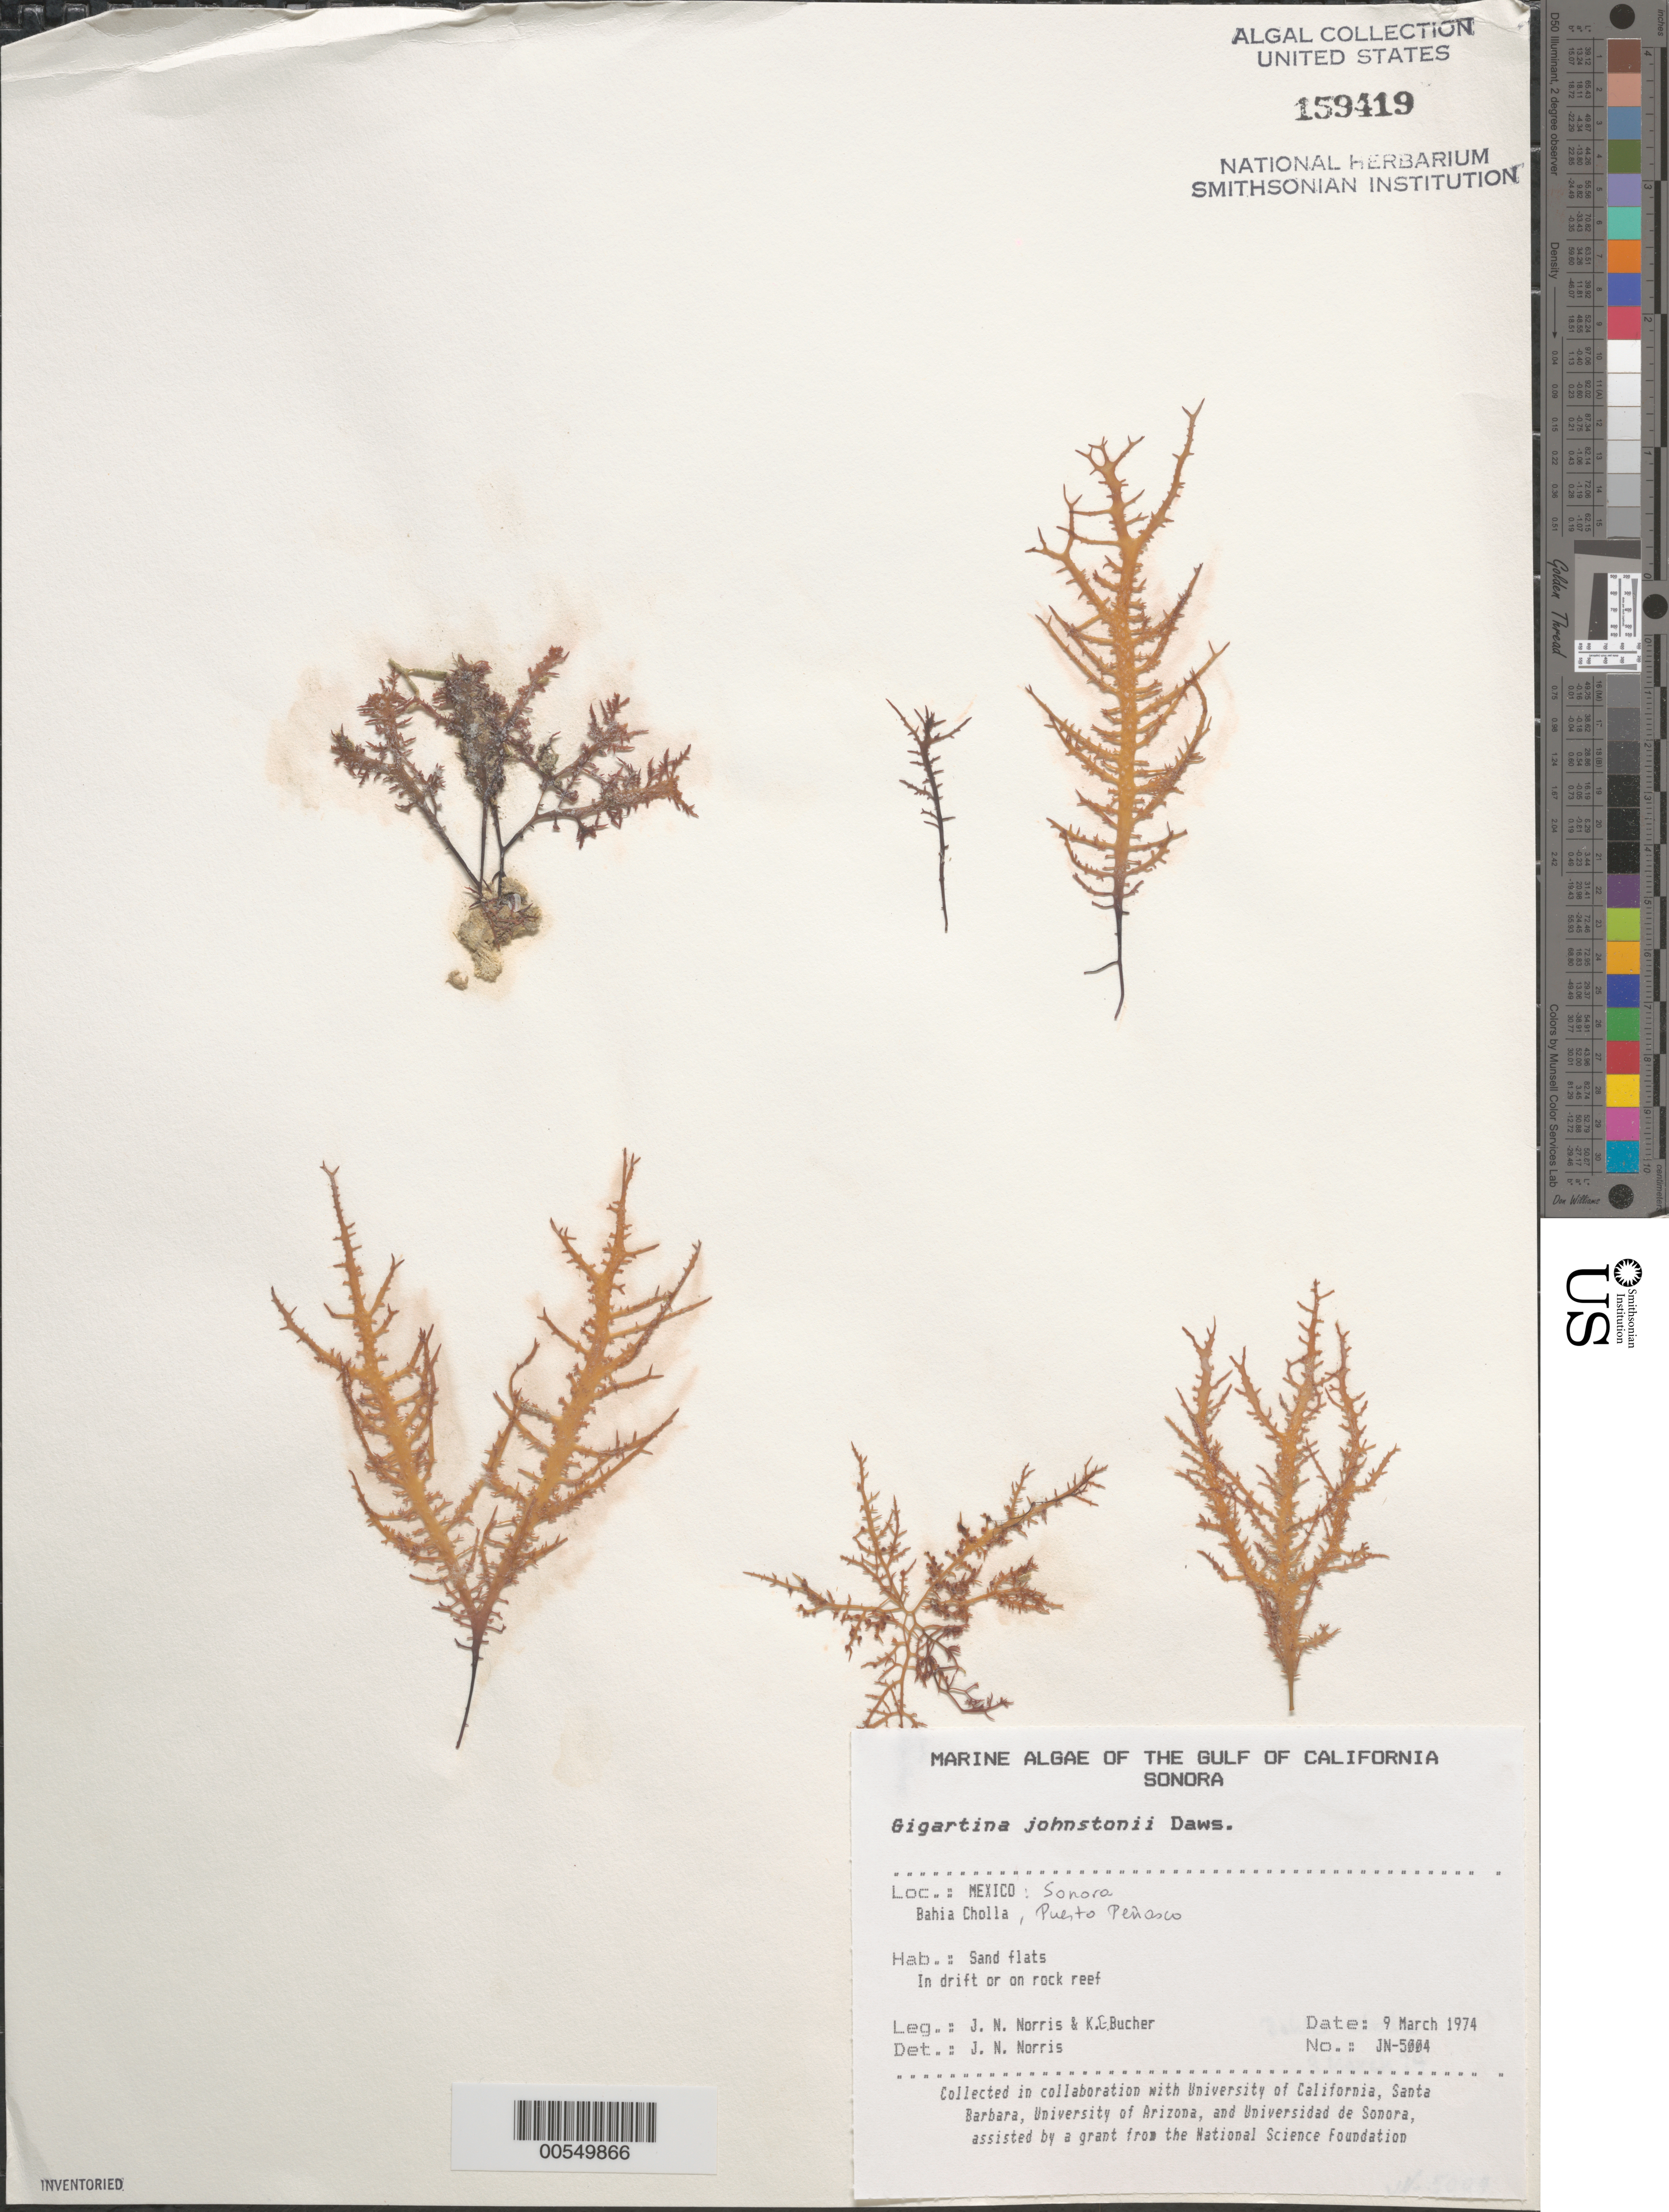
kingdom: Plantae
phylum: Rhodophyta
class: Florideophyceae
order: Gigartinales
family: Gigartinaceae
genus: Chondracanthus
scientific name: Chondracanthus squarrulosus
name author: (Setch. & N.L. Gardner) J.R. Hughey et al.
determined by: Algae name updating Project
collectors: J. N. Norris & K. E. Bucher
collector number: JN-5004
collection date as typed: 09 Mar 1974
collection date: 1974-03-09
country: Mexico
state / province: Sonora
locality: Bahia Cholla, Puerto Penasco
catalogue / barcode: US 159419